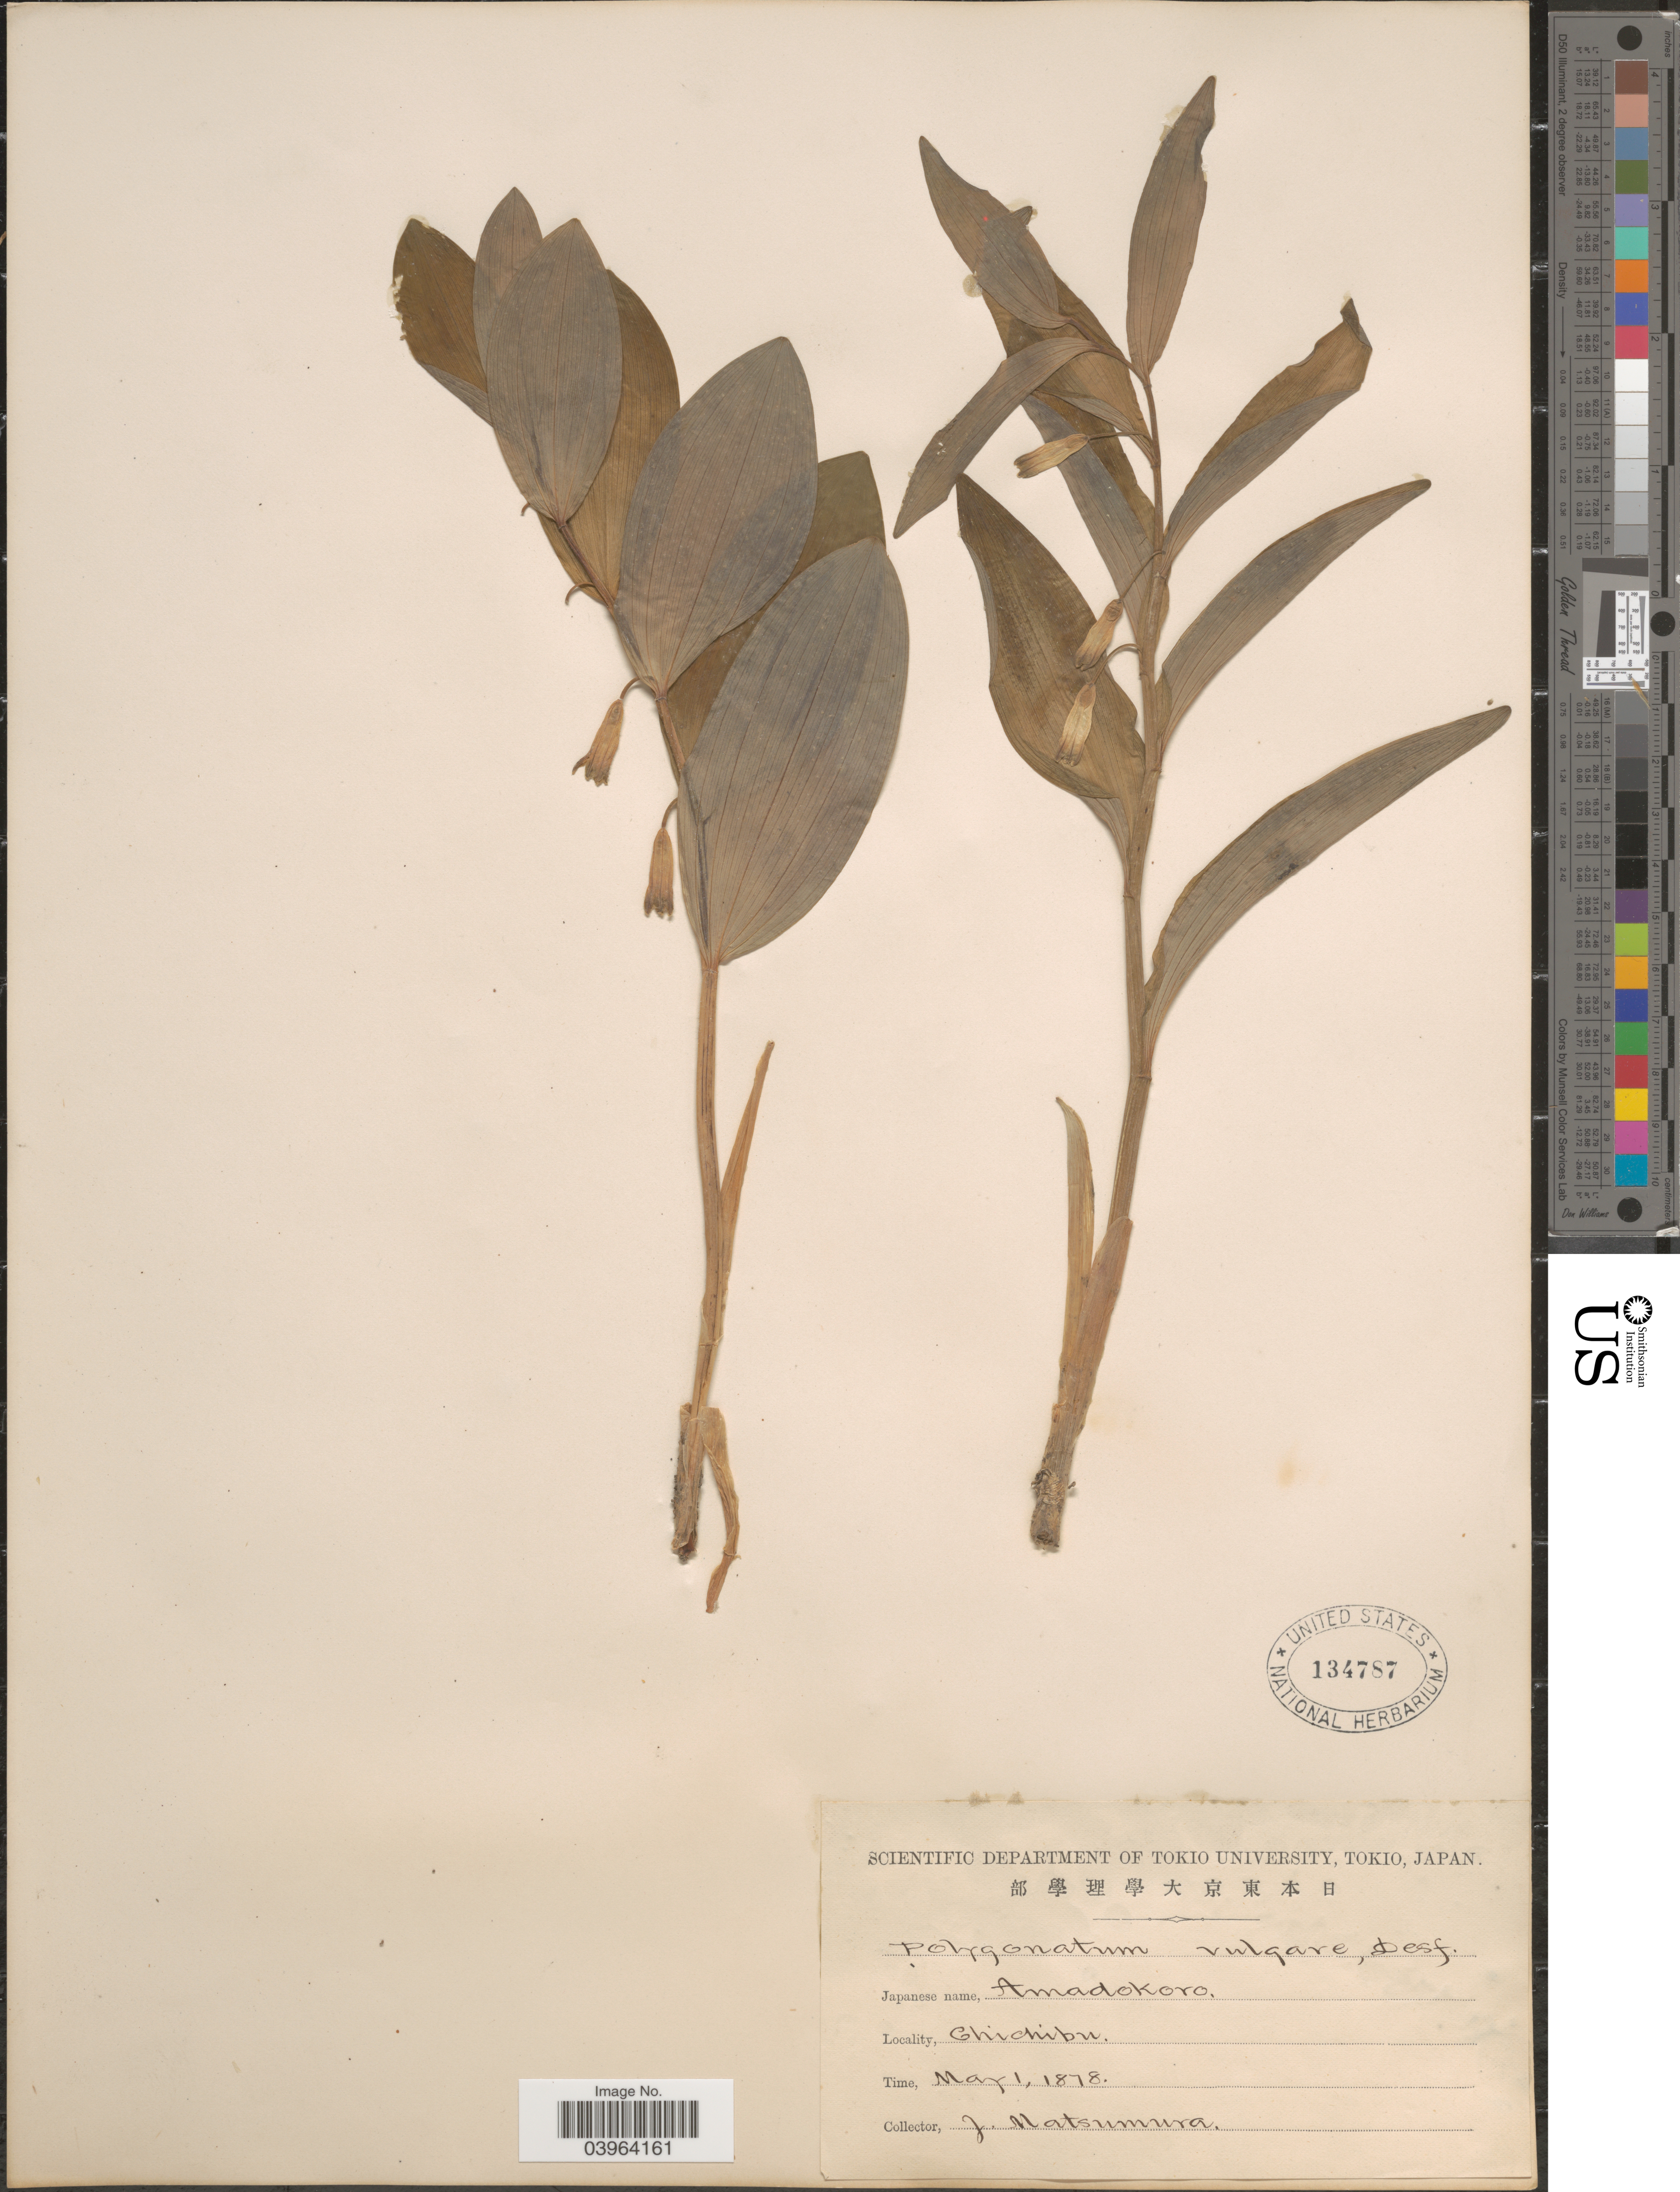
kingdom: Plantae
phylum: Tracheophyta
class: Liliopsida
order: Asparagales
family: Asparagaceae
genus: Polygonatum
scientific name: Polygonatum odoratum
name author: (Mill.) Druce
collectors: J. Matsumura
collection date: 1878-05-01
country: Japan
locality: Chichibu.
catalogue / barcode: US 134787